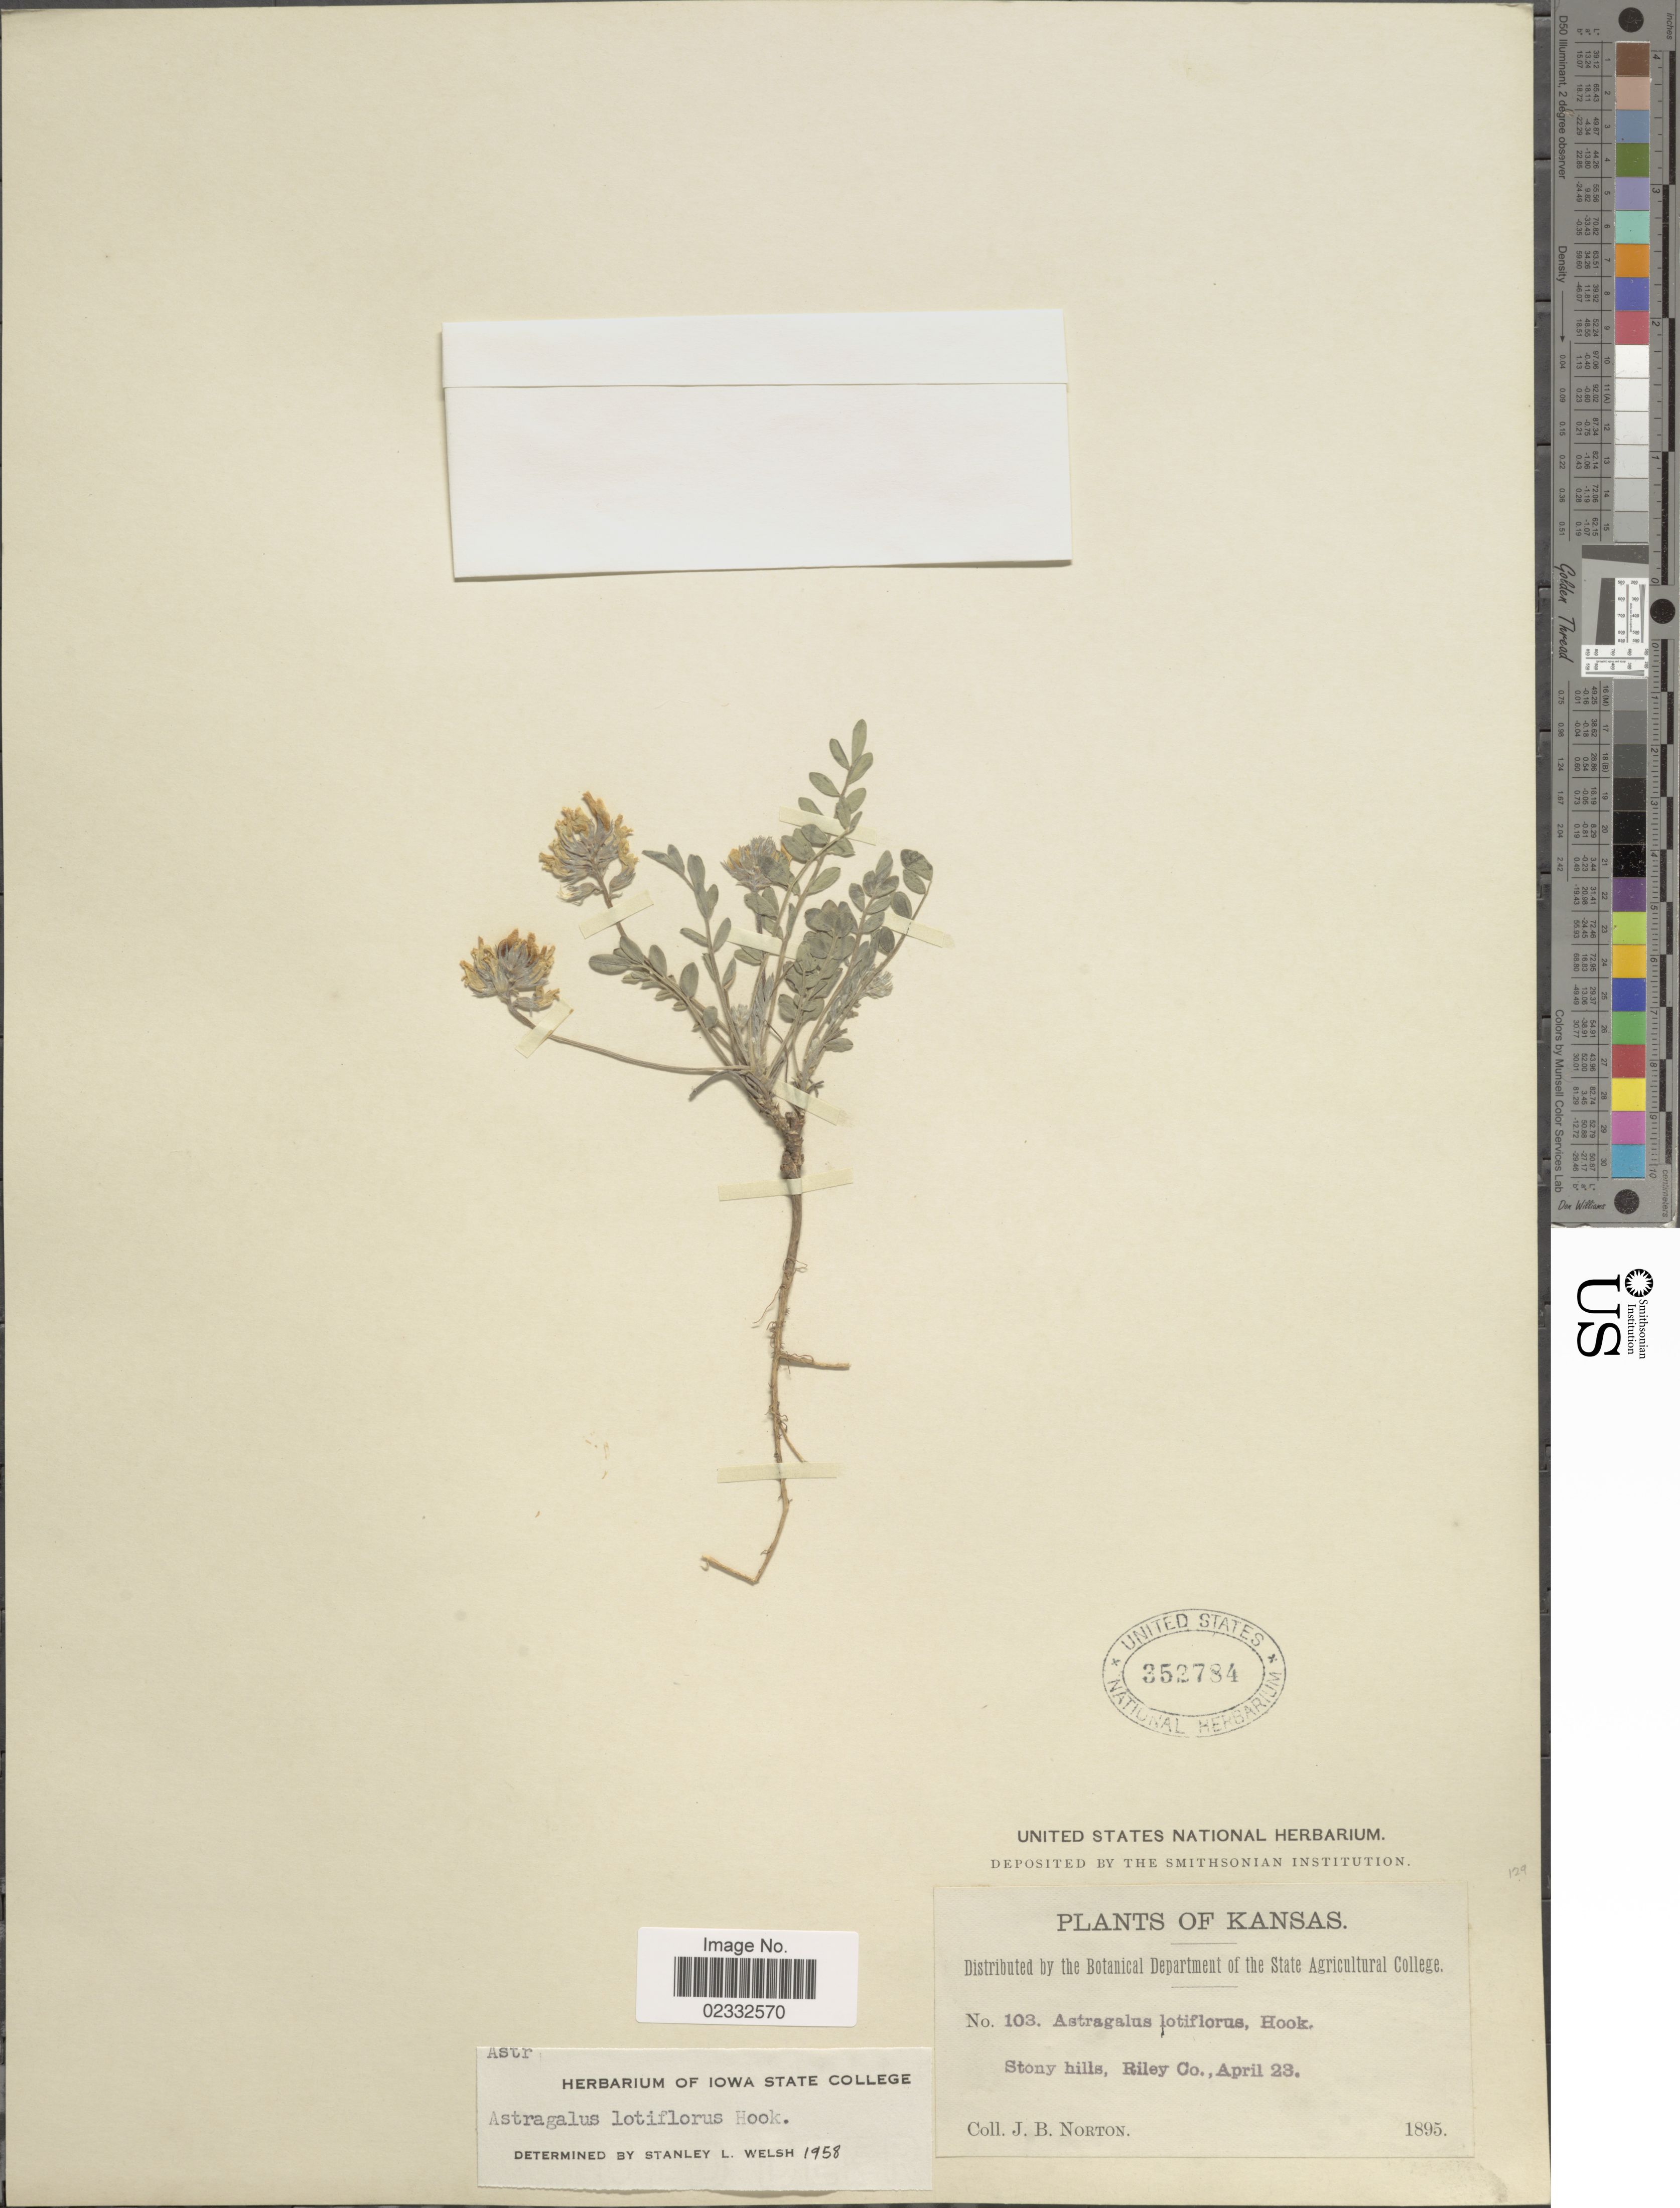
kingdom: Plantae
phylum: Tracheophyta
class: Magnoliopsida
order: Fabales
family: Fabaceae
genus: Astragalus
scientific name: Astragalus lotiflorus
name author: Hook.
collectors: J. B. Norton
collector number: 103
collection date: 1895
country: United States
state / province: Kansas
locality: Stony hills, Riley Co.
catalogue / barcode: US 352784